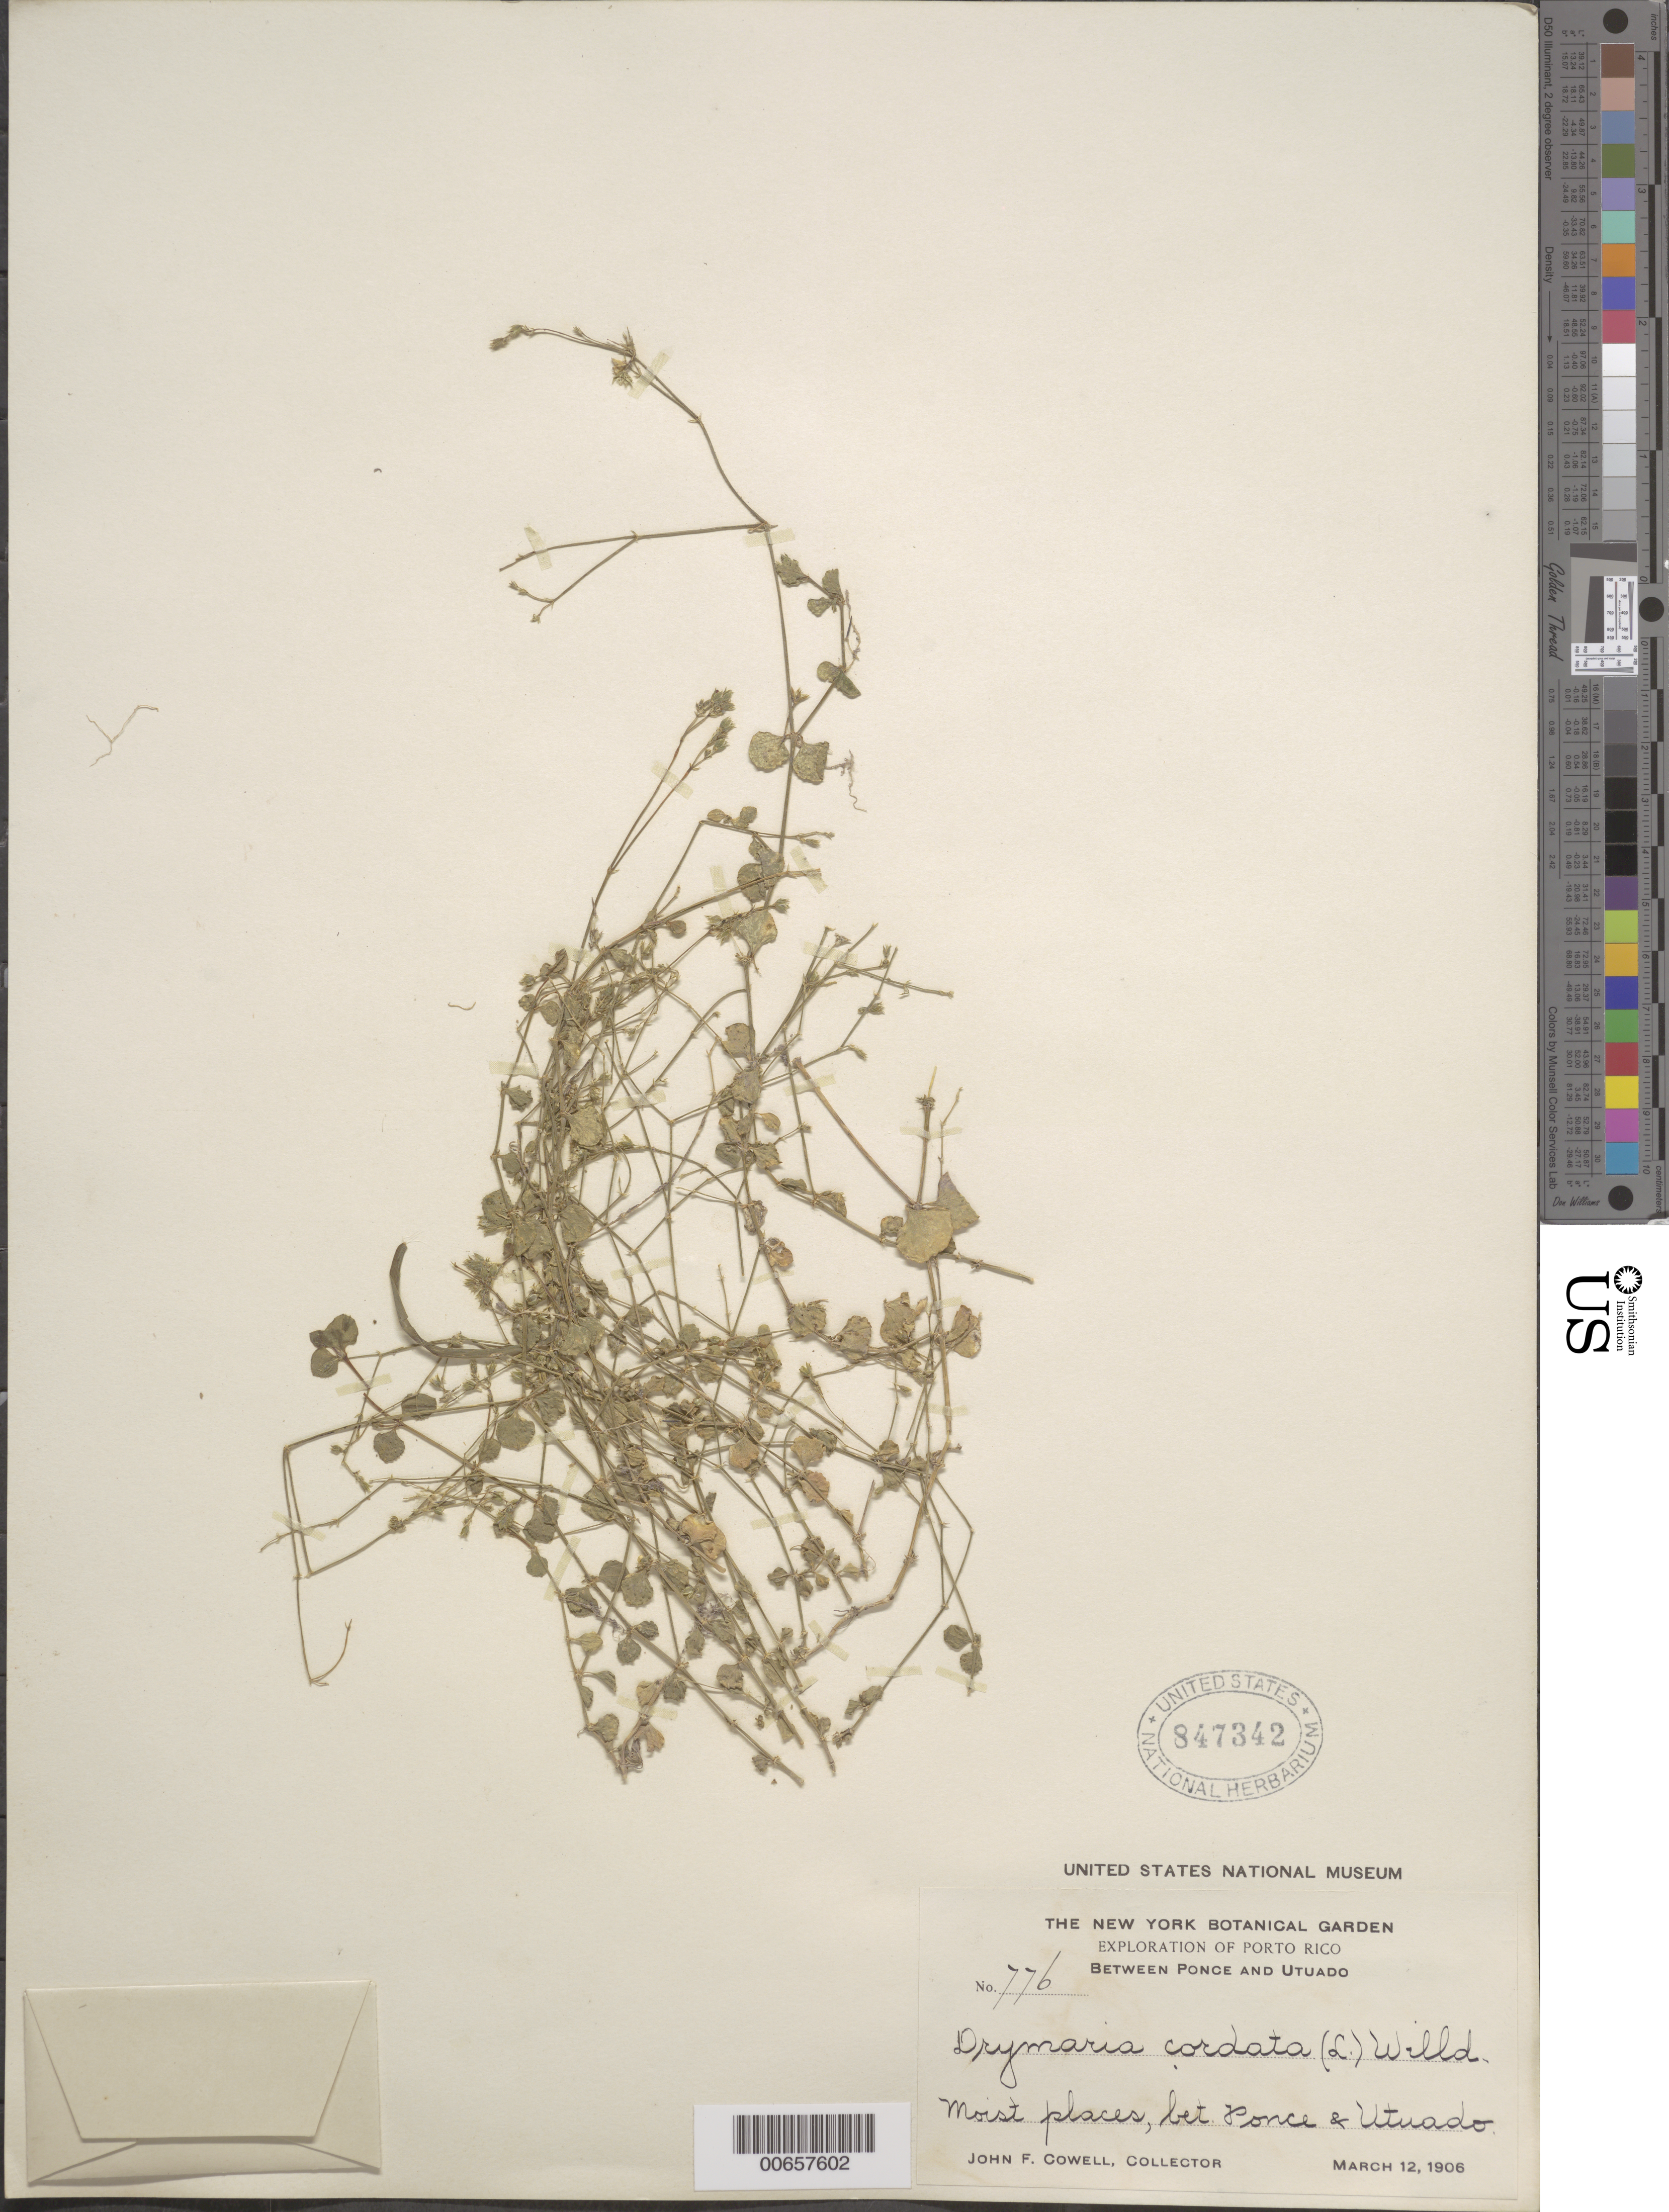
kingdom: Plantae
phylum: Tracheophyta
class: Magnoliopsida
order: Caryophyllales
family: Caryophyllaceae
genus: Drymaria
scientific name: Drymaria cordata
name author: (L.) Willd. ex Schult.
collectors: J. F. Cowell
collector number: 776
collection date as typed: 12 Mar 1906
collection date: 1906-03-12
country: Puerto Rico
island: Greater Antilles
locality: Ponce and Utuado, Btw.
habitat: Moist places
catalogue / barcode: US 847342